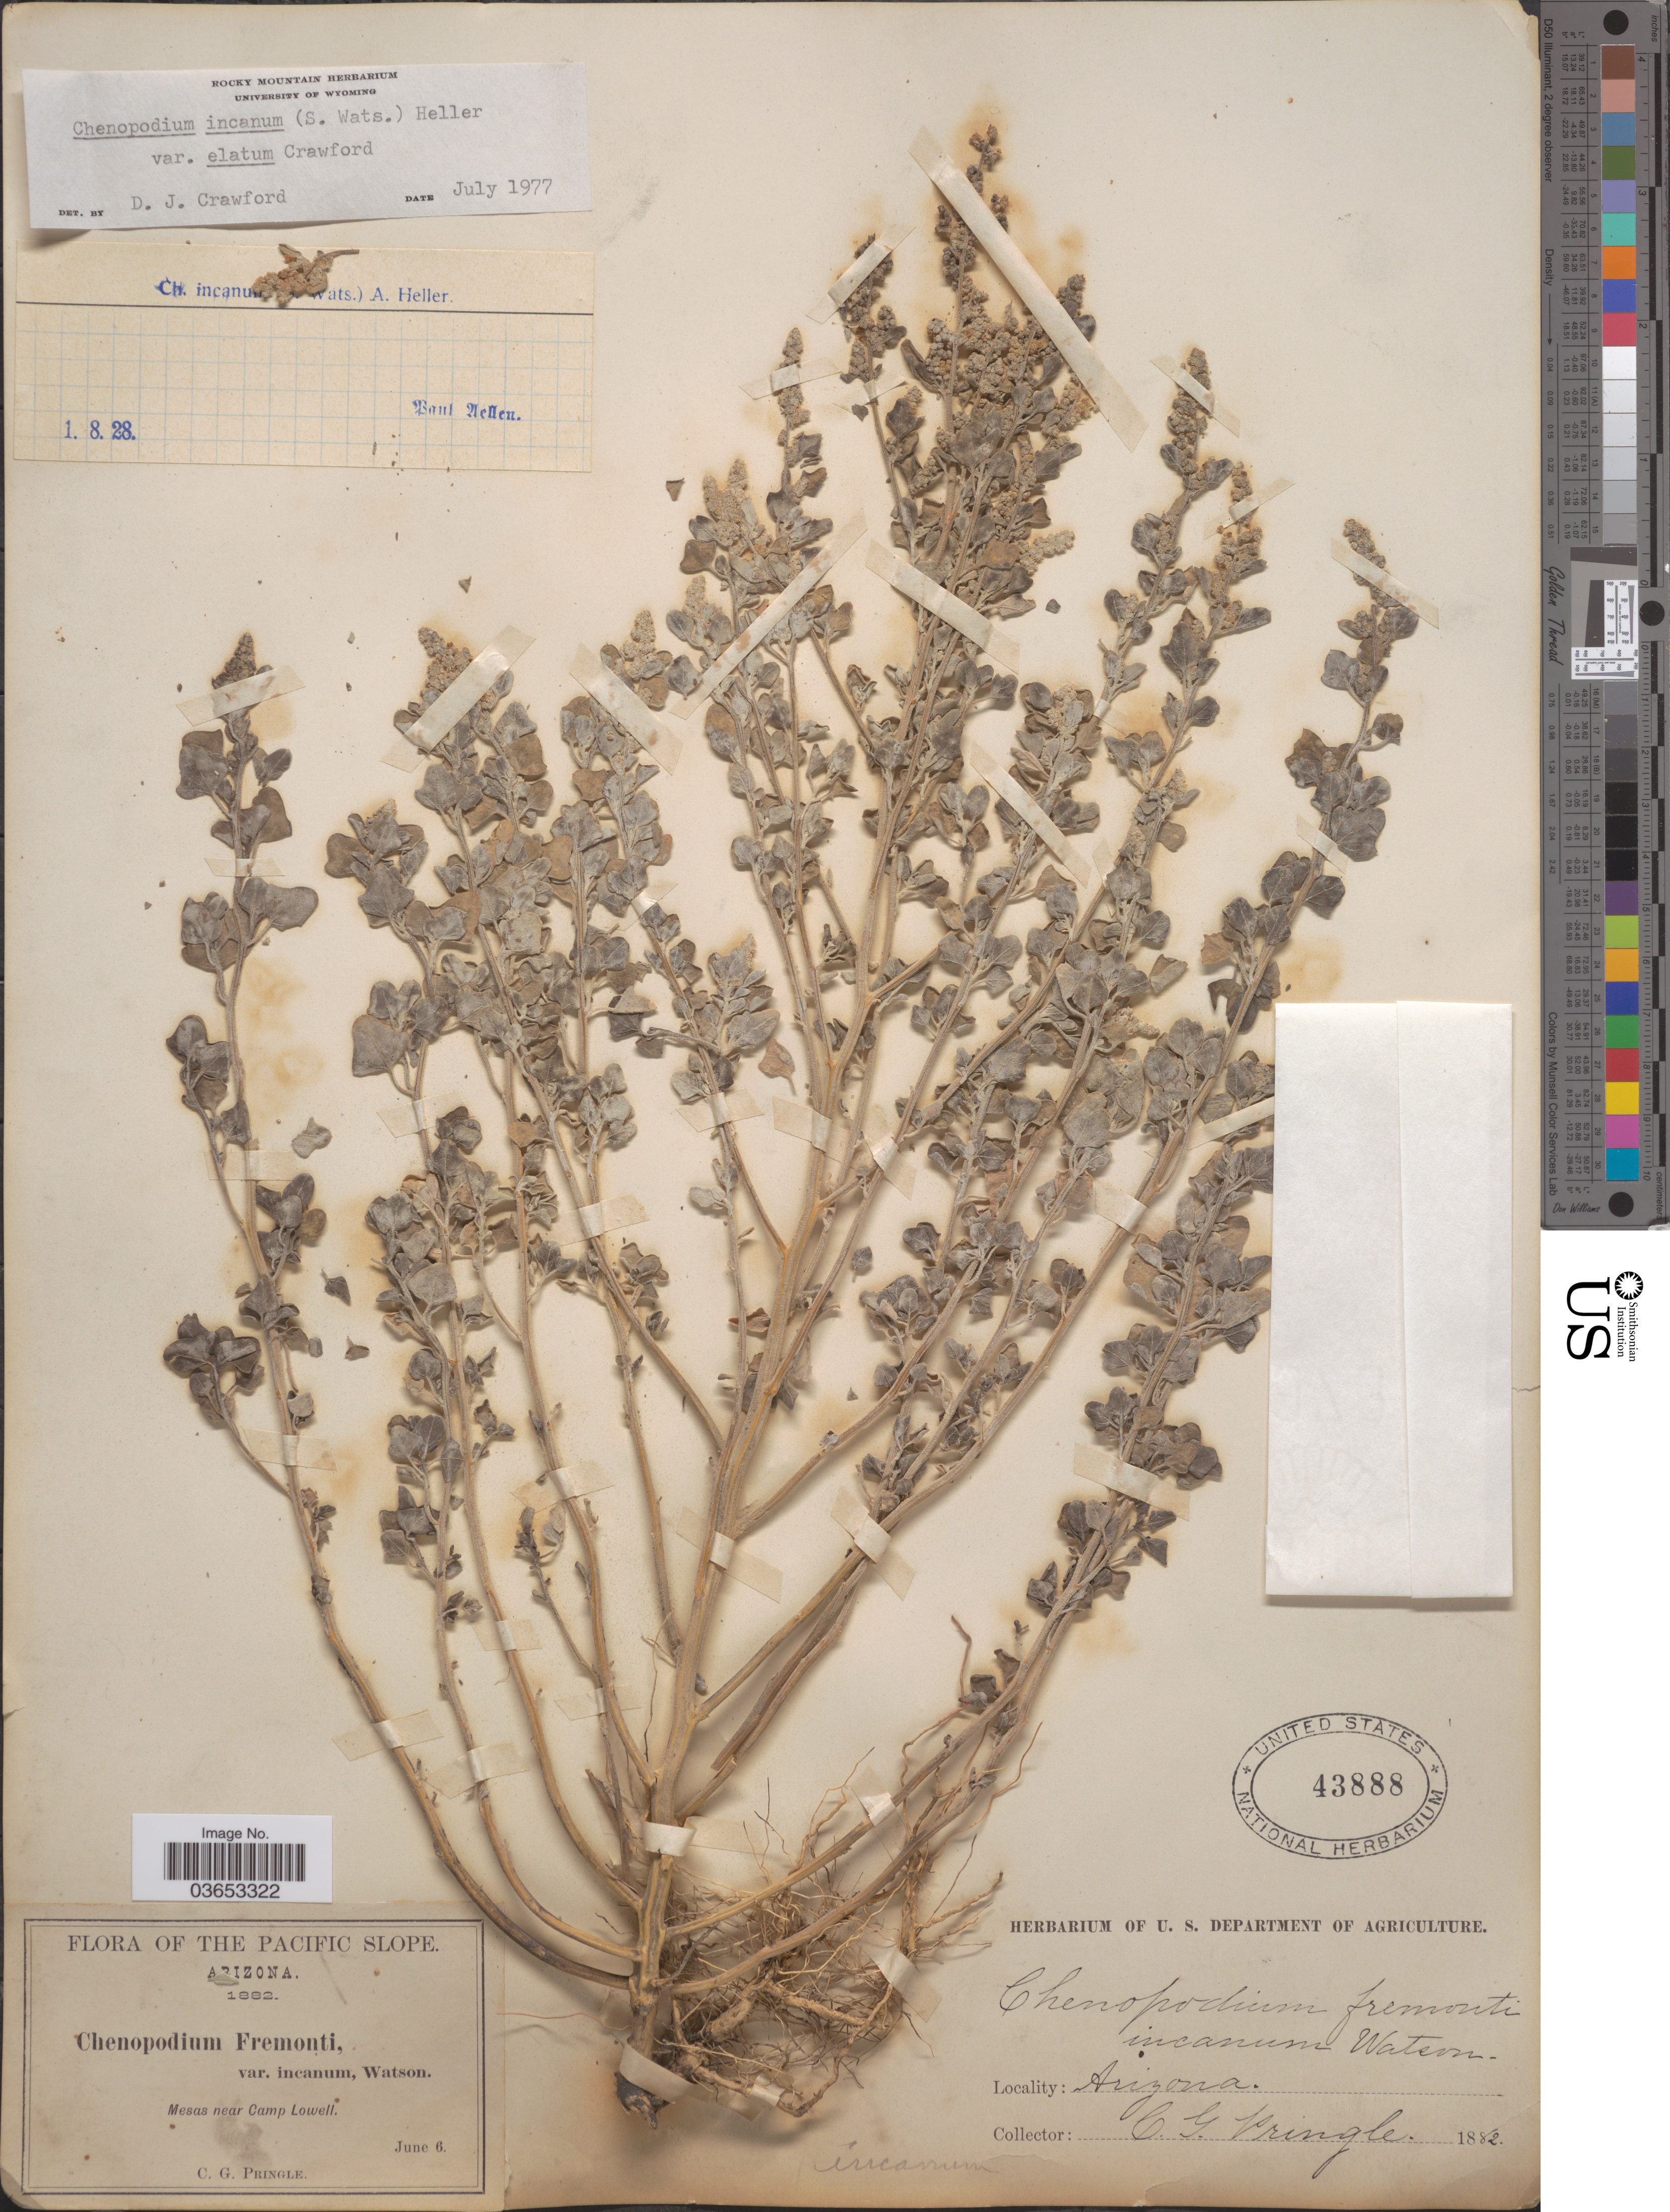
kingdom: Plantae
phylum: Tracheophyta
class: Magnoliopsida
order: Caryophyllales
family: Amaranthaceae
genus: Chenopodium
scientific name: Chenopodium incanum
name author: (S. Watson) A. Heller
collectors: C. G. Pringle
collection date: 1882-06-06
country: United States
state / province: Arizona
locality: Pacific Slope. Mesas near Camp Lowell.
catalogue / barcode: US 43888